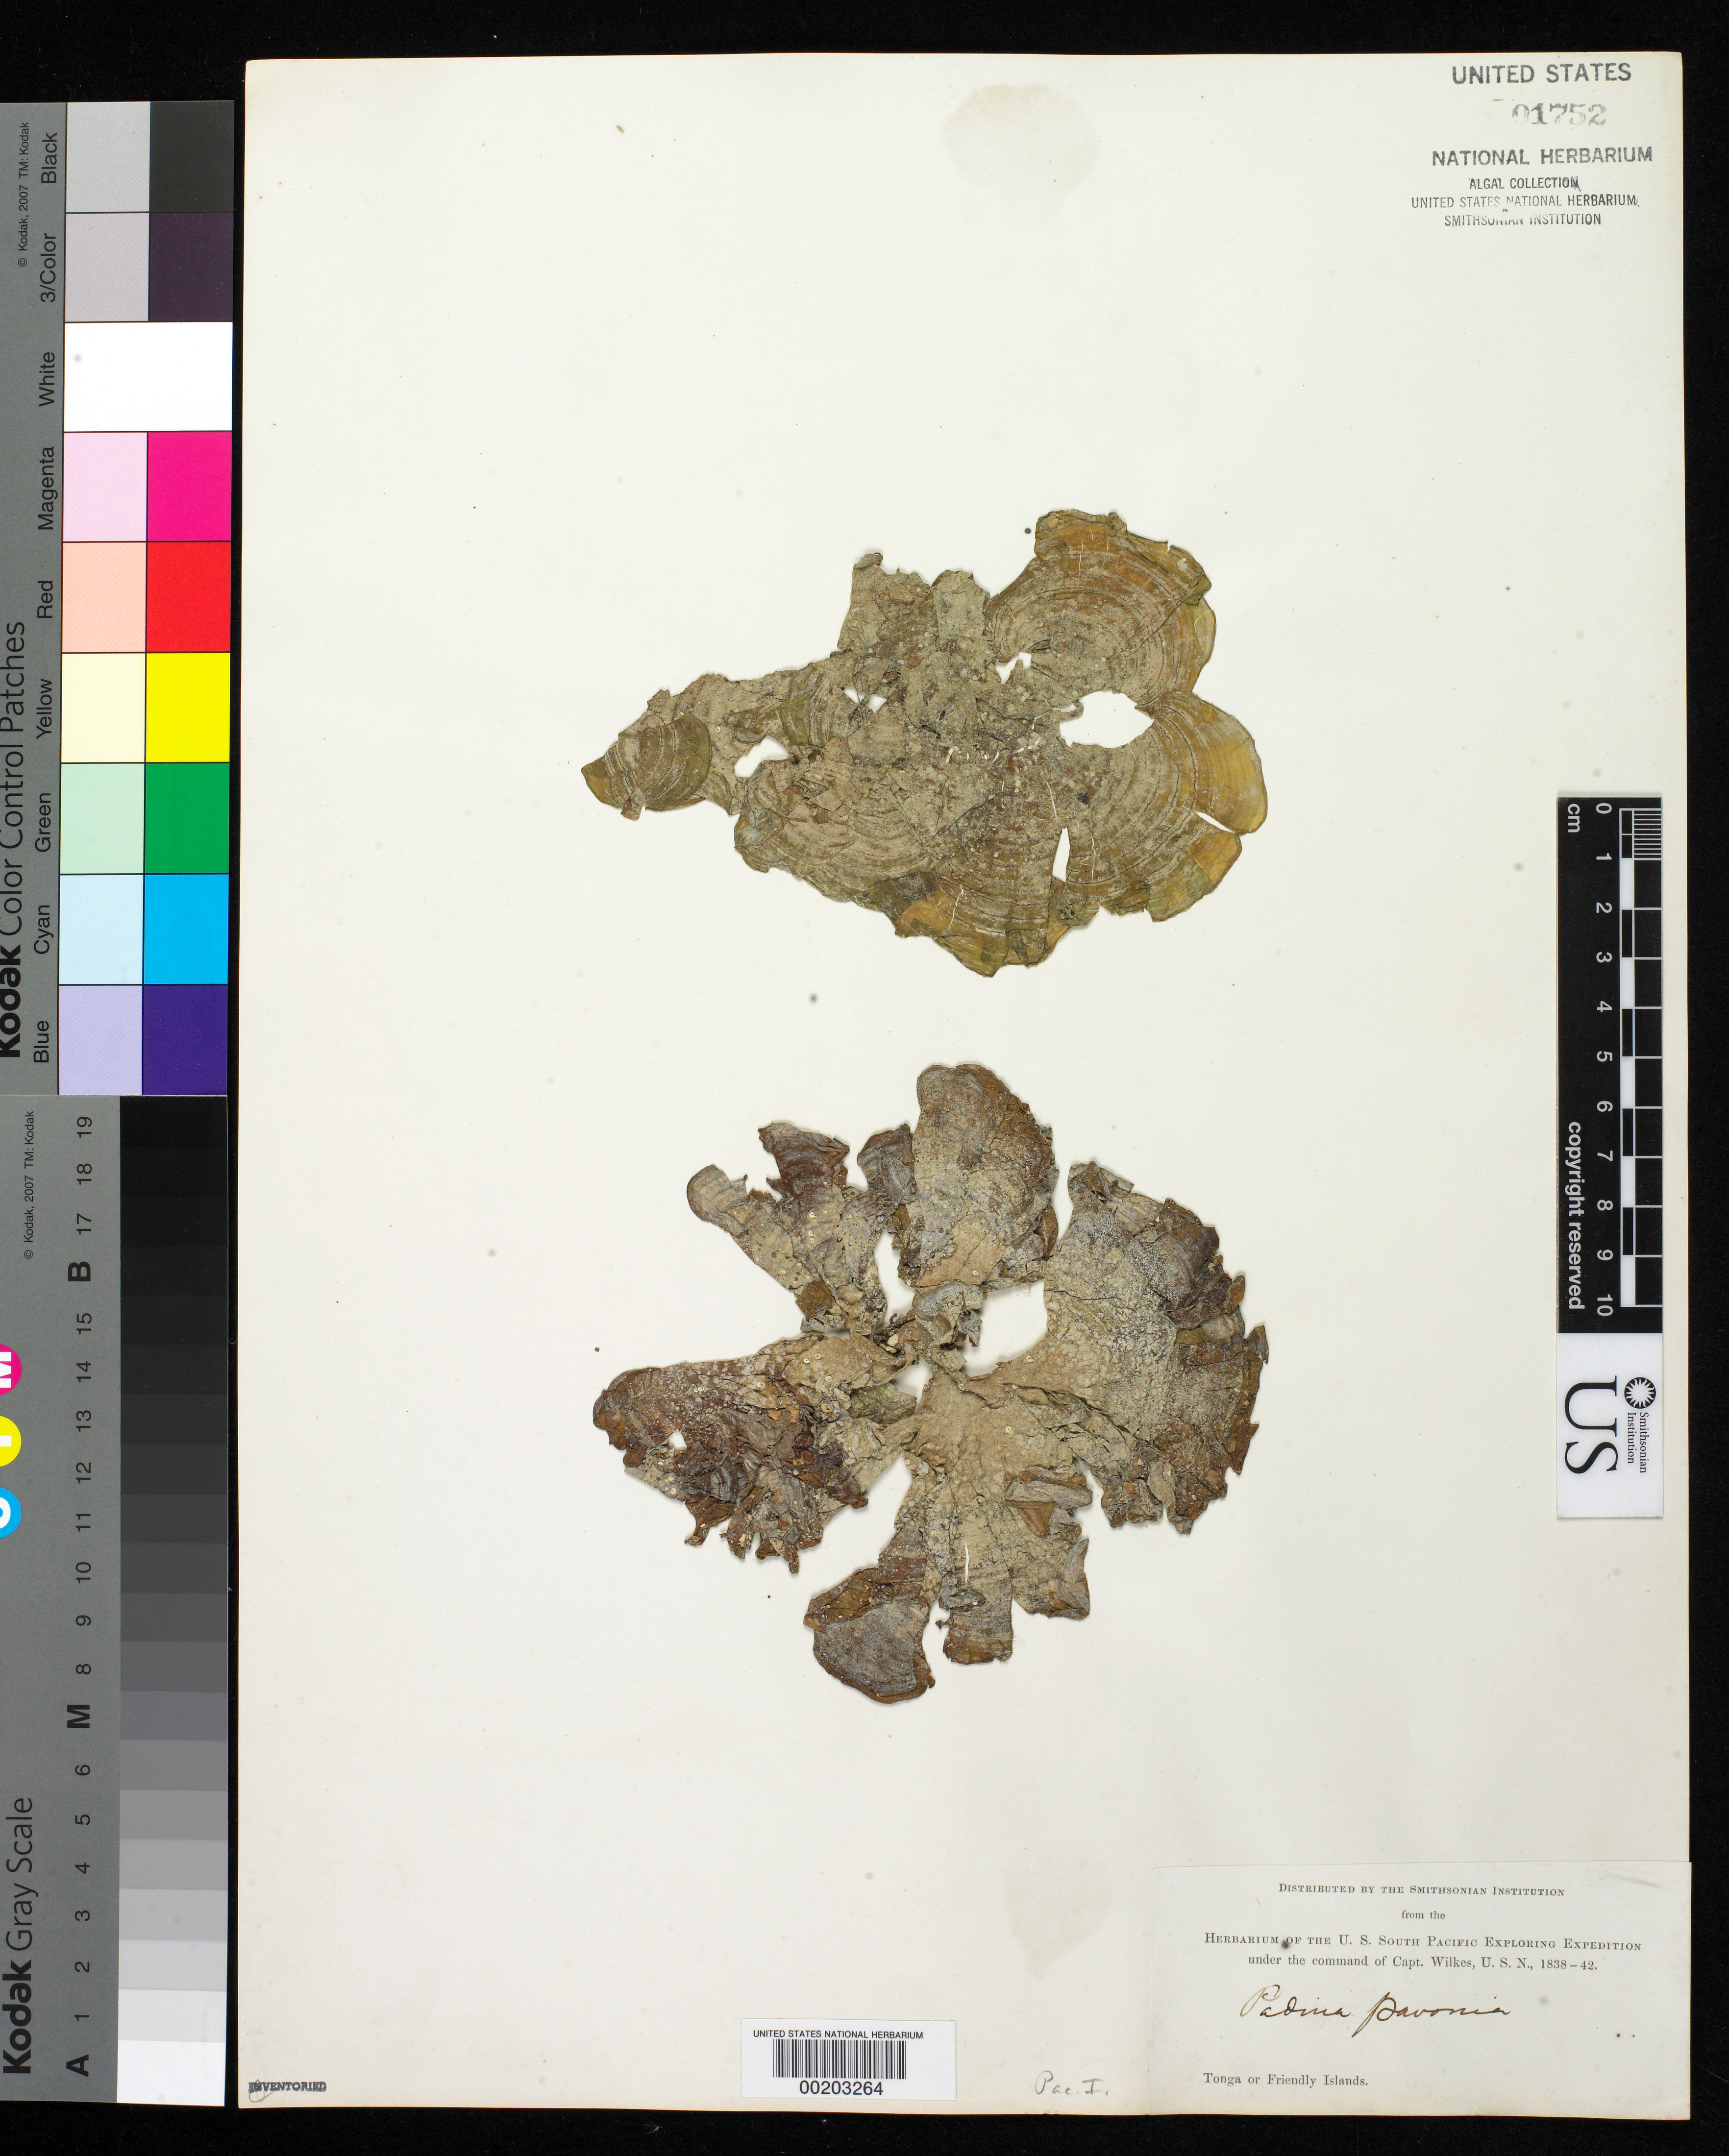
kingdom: Chromista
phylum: Ochrophyta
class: Phaeophyceae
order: Dictyotales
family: Dictyotaceae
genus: Padina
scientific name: Padina pavonica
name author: (L.) Thivy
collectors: W. D. Brackenridge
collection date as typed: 1840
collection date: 1840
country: Tonga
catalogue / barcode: US 1752